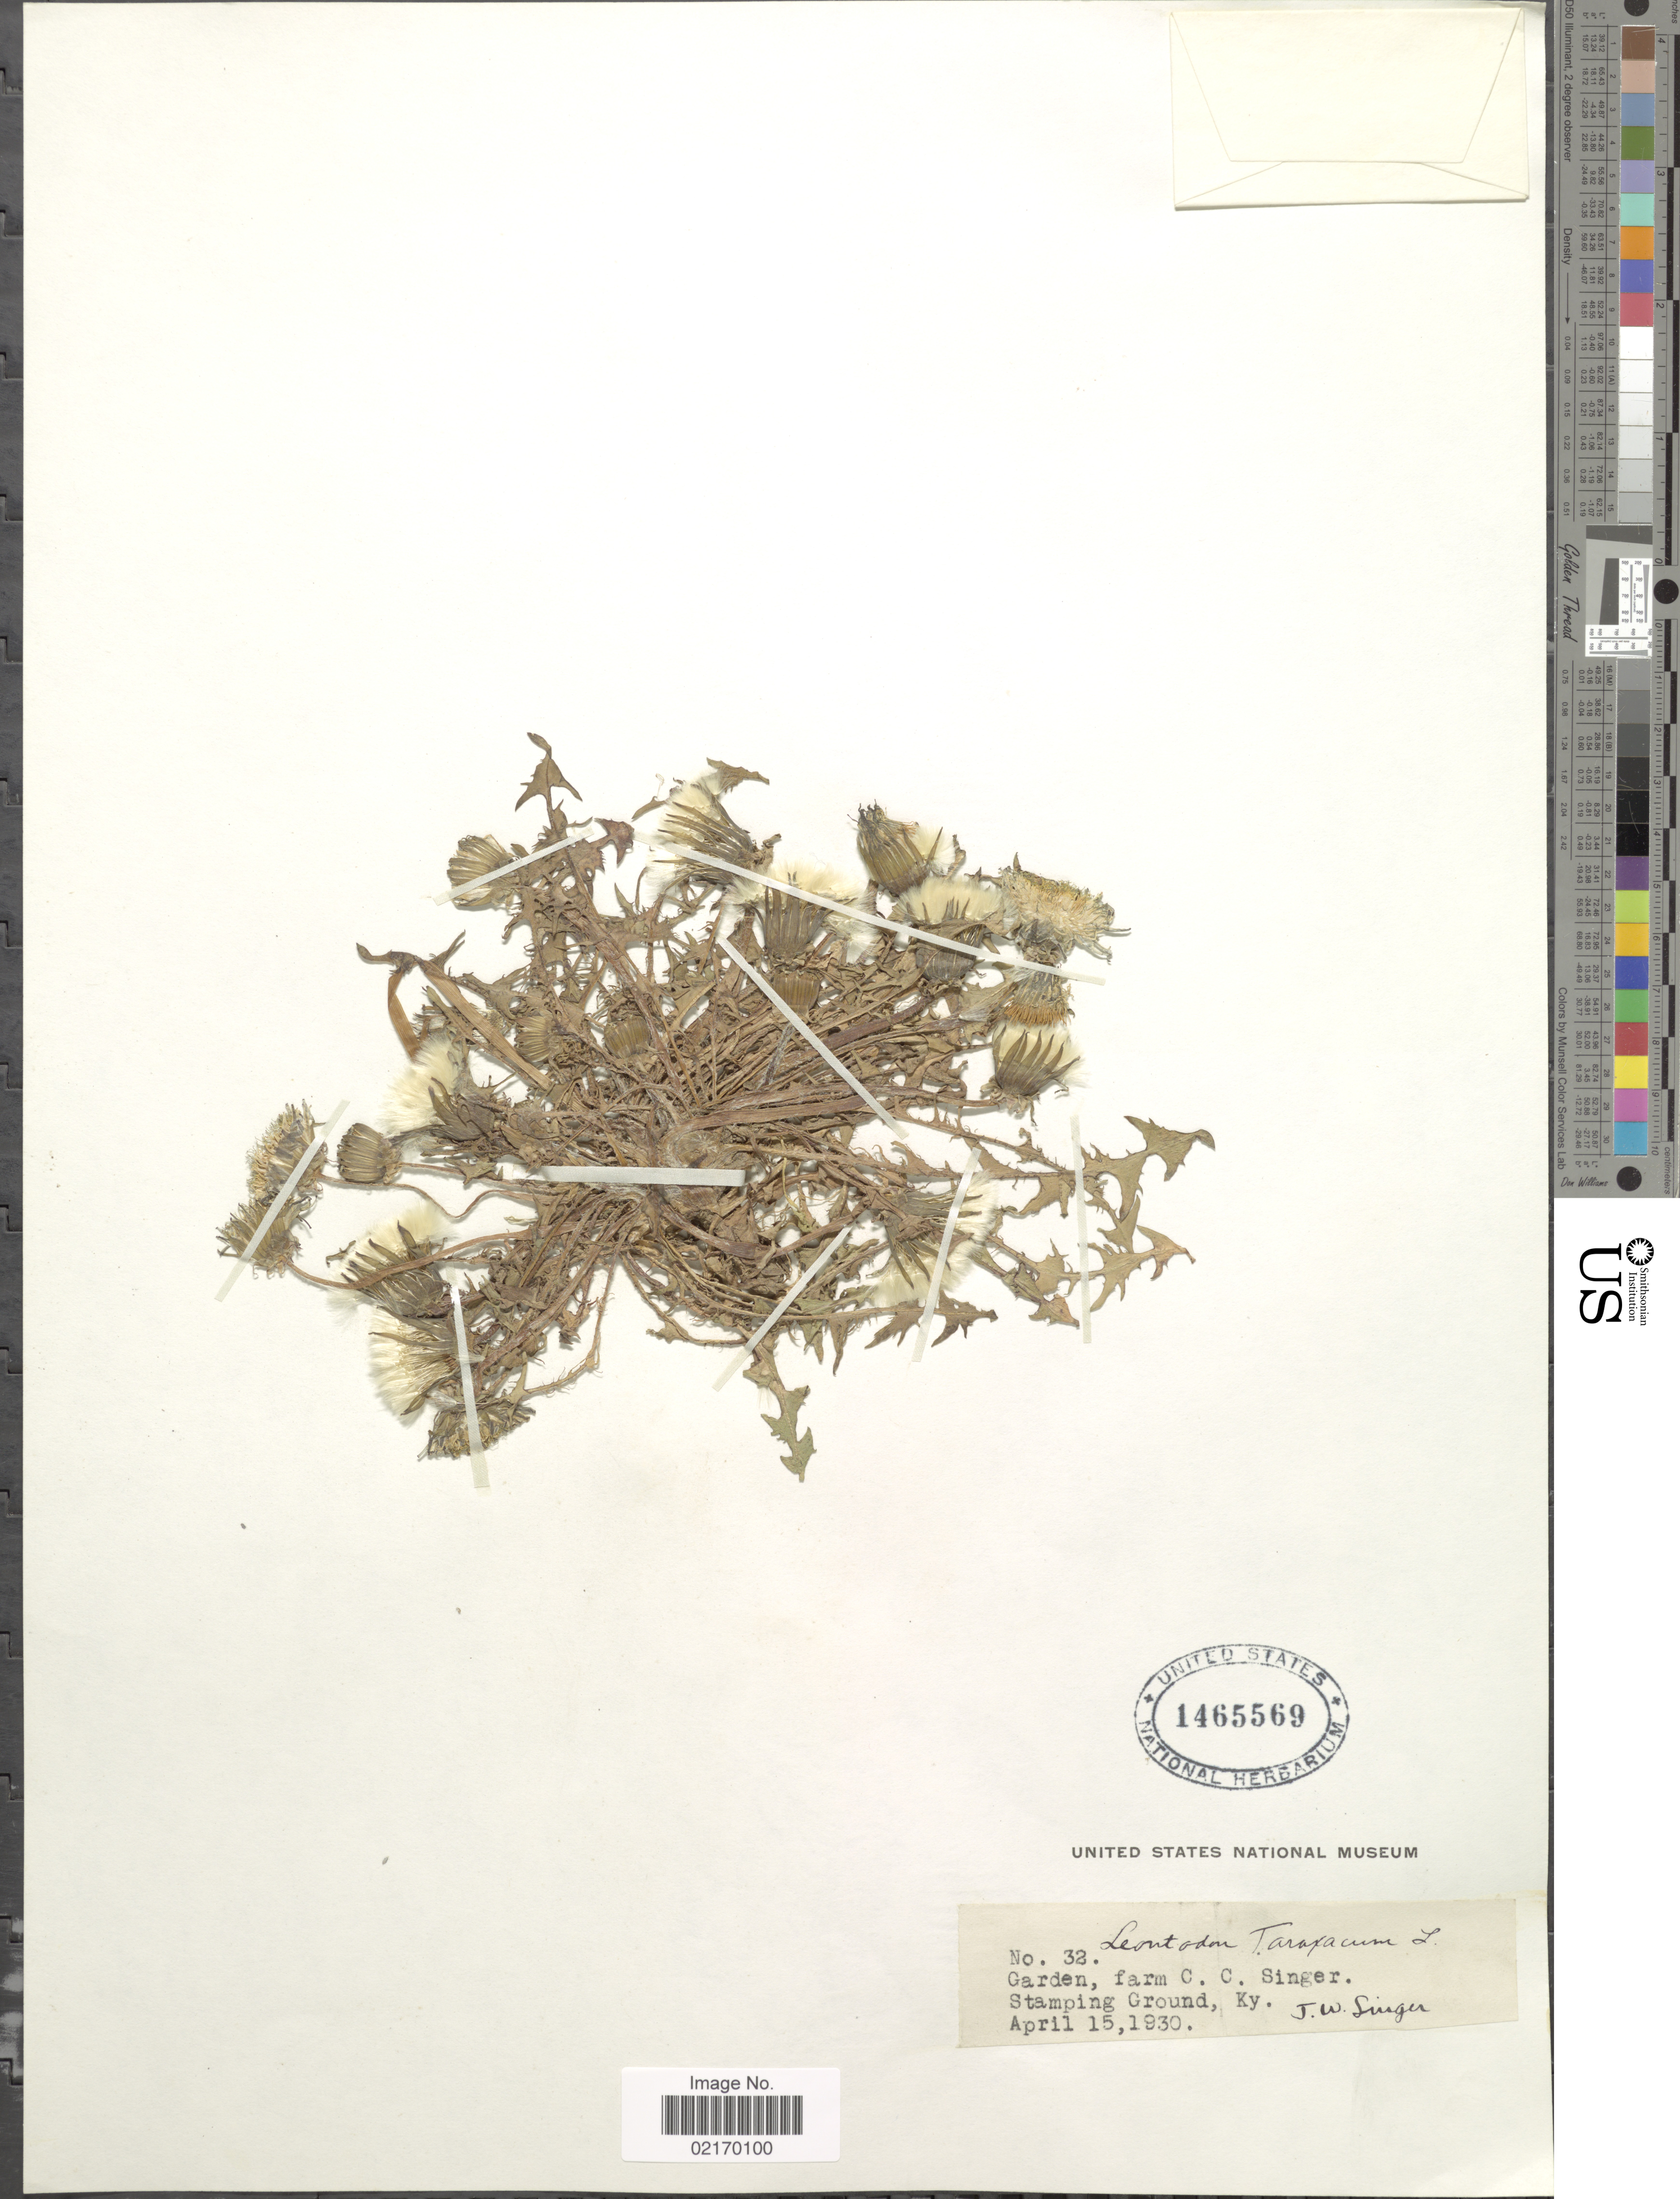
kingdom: Plantae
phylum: Tracheophyta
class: Magnoliopsida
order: Asterales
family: Asteraceae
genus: Taraxacum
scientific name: Taraxacum officinale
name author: G.H. Weber ex F.H. Wigg.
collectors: J. EW. Singer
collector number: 32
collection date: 1930-04-15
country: United States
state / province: Kentucky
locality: Garden farm C. C. Singer, Stamping Ground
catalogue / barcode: US 1465569